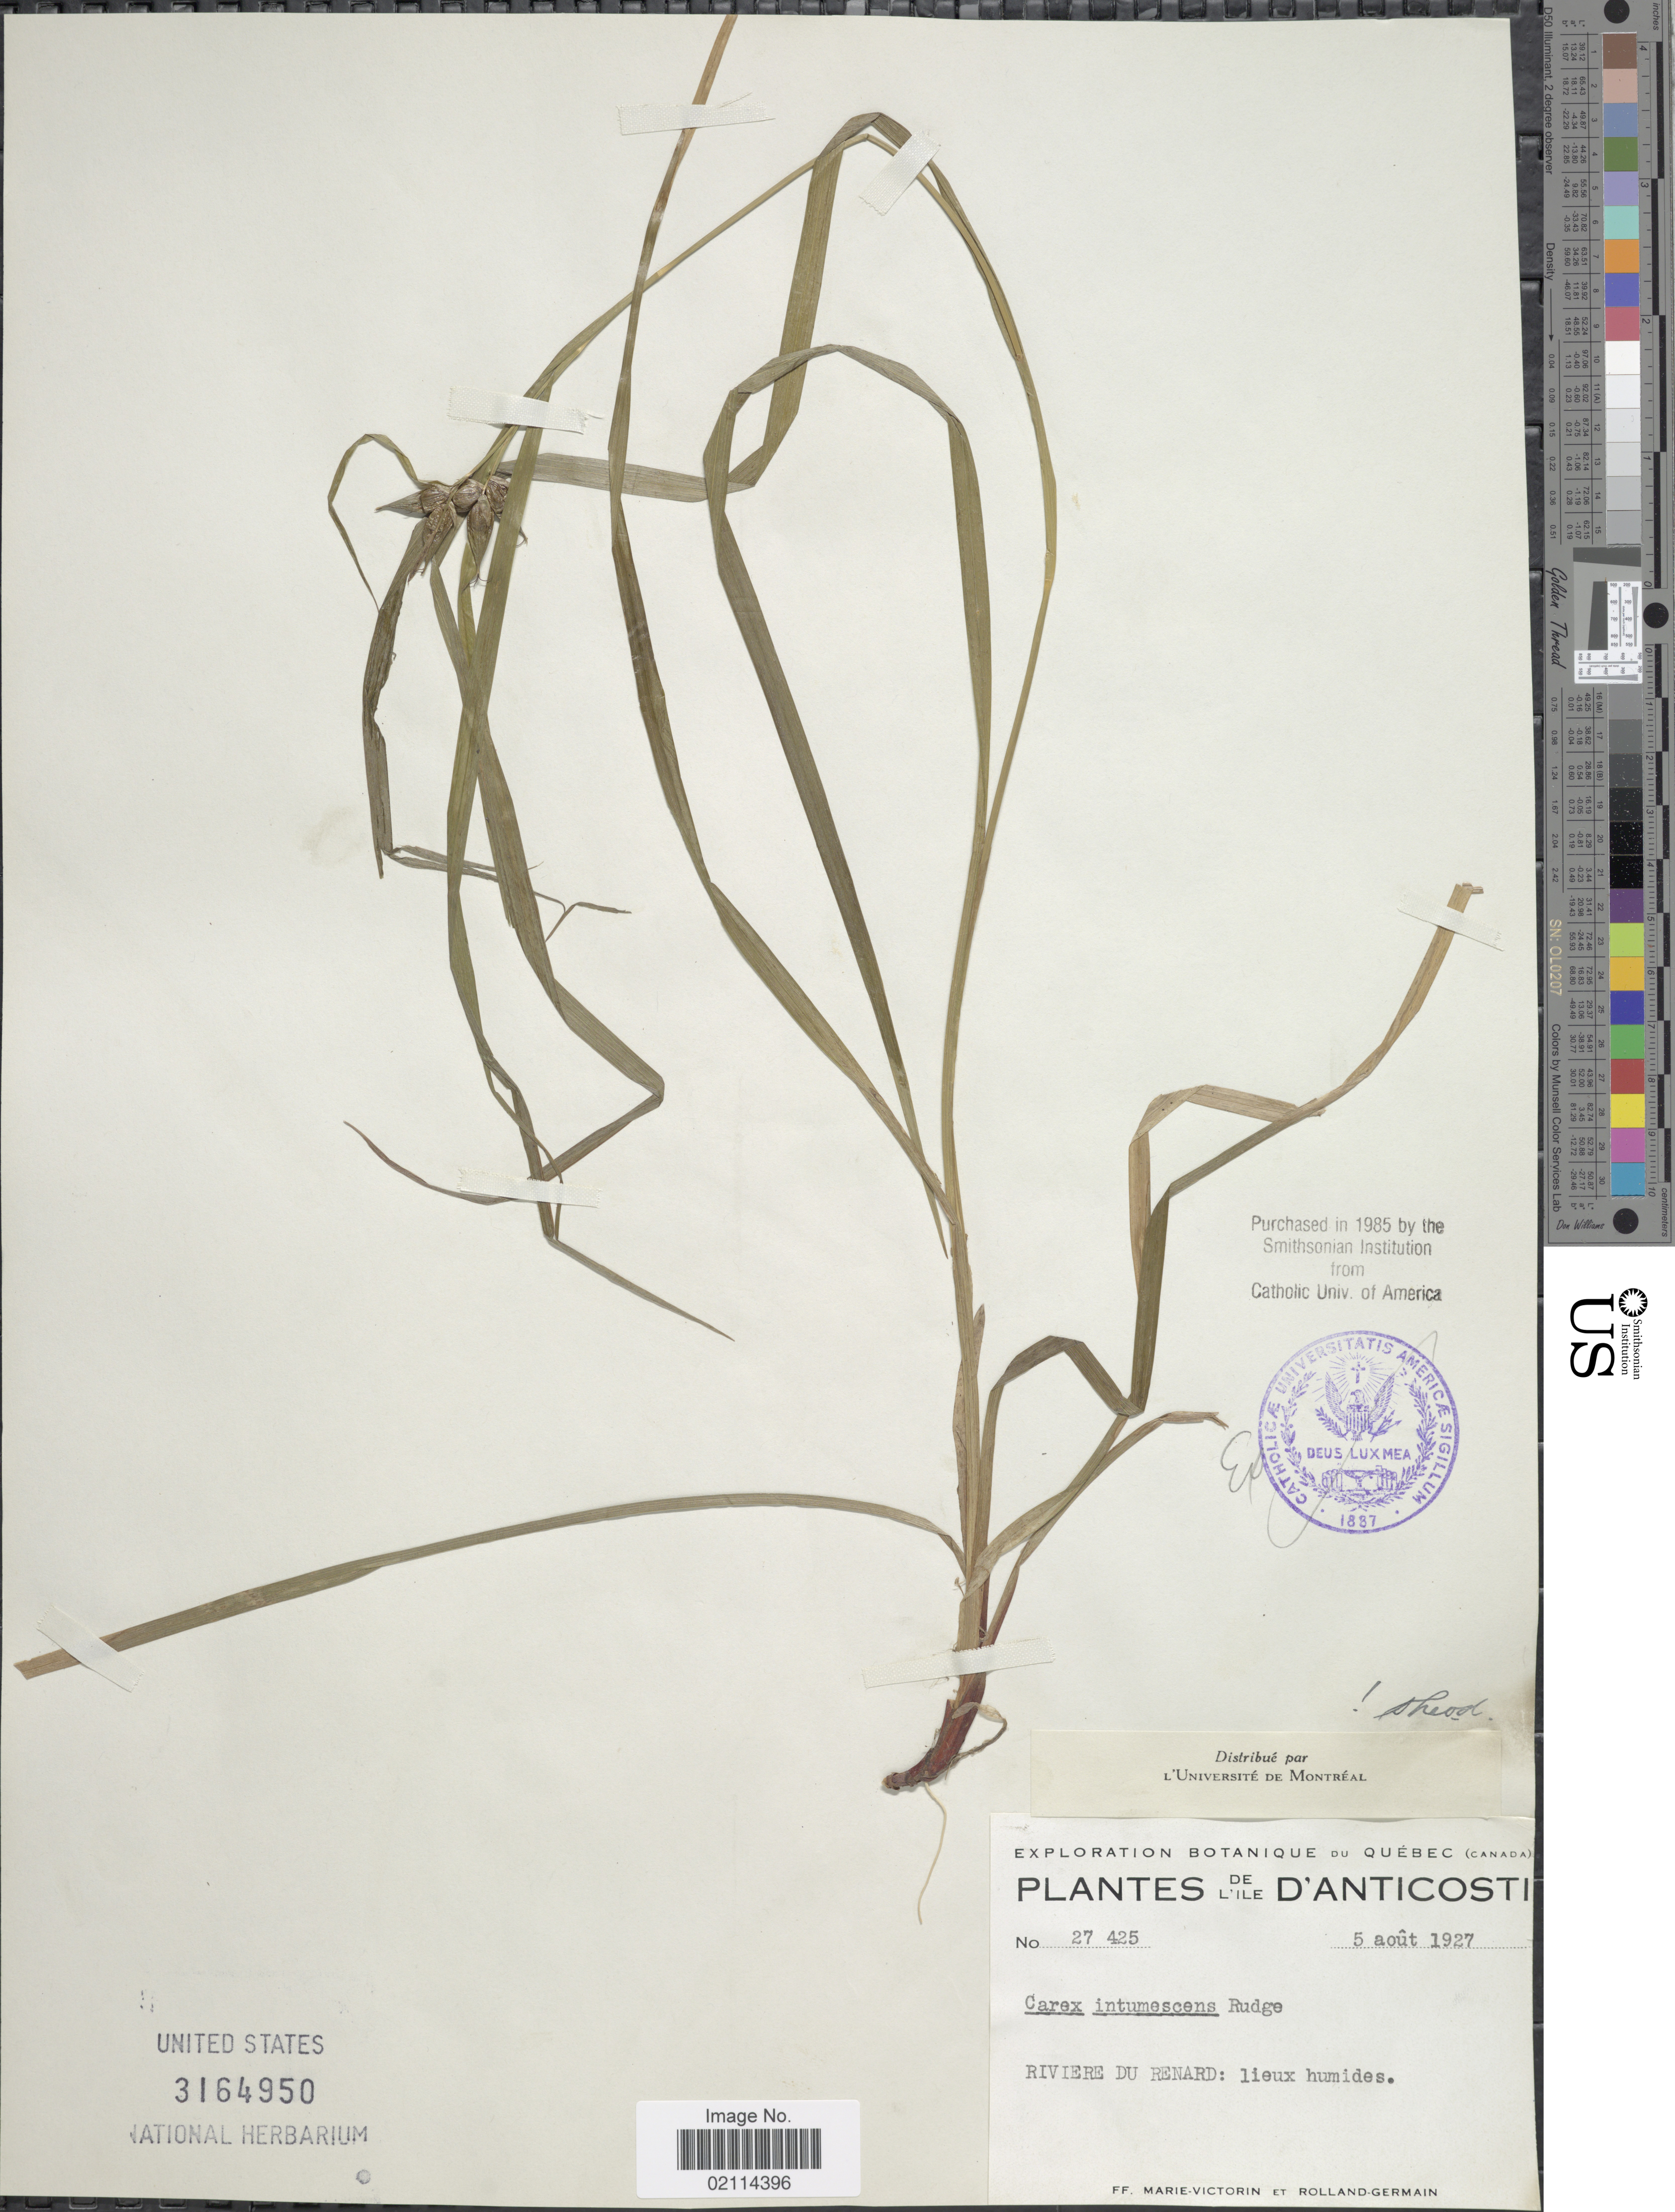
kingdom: Plantae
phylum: Tracheophyta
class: Liliopsida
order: Poales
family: Cyperaceae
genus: Carex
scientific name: Carex intumescens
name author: Rudge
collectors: F. Marie-Victorin & Rolland-Germain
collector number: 27425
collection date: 1927-08-05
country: Canada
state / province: Quebec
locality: De L'Ile D'Anticosti, Riviere Du Renard: lieux humides.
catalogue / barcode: US 3164950